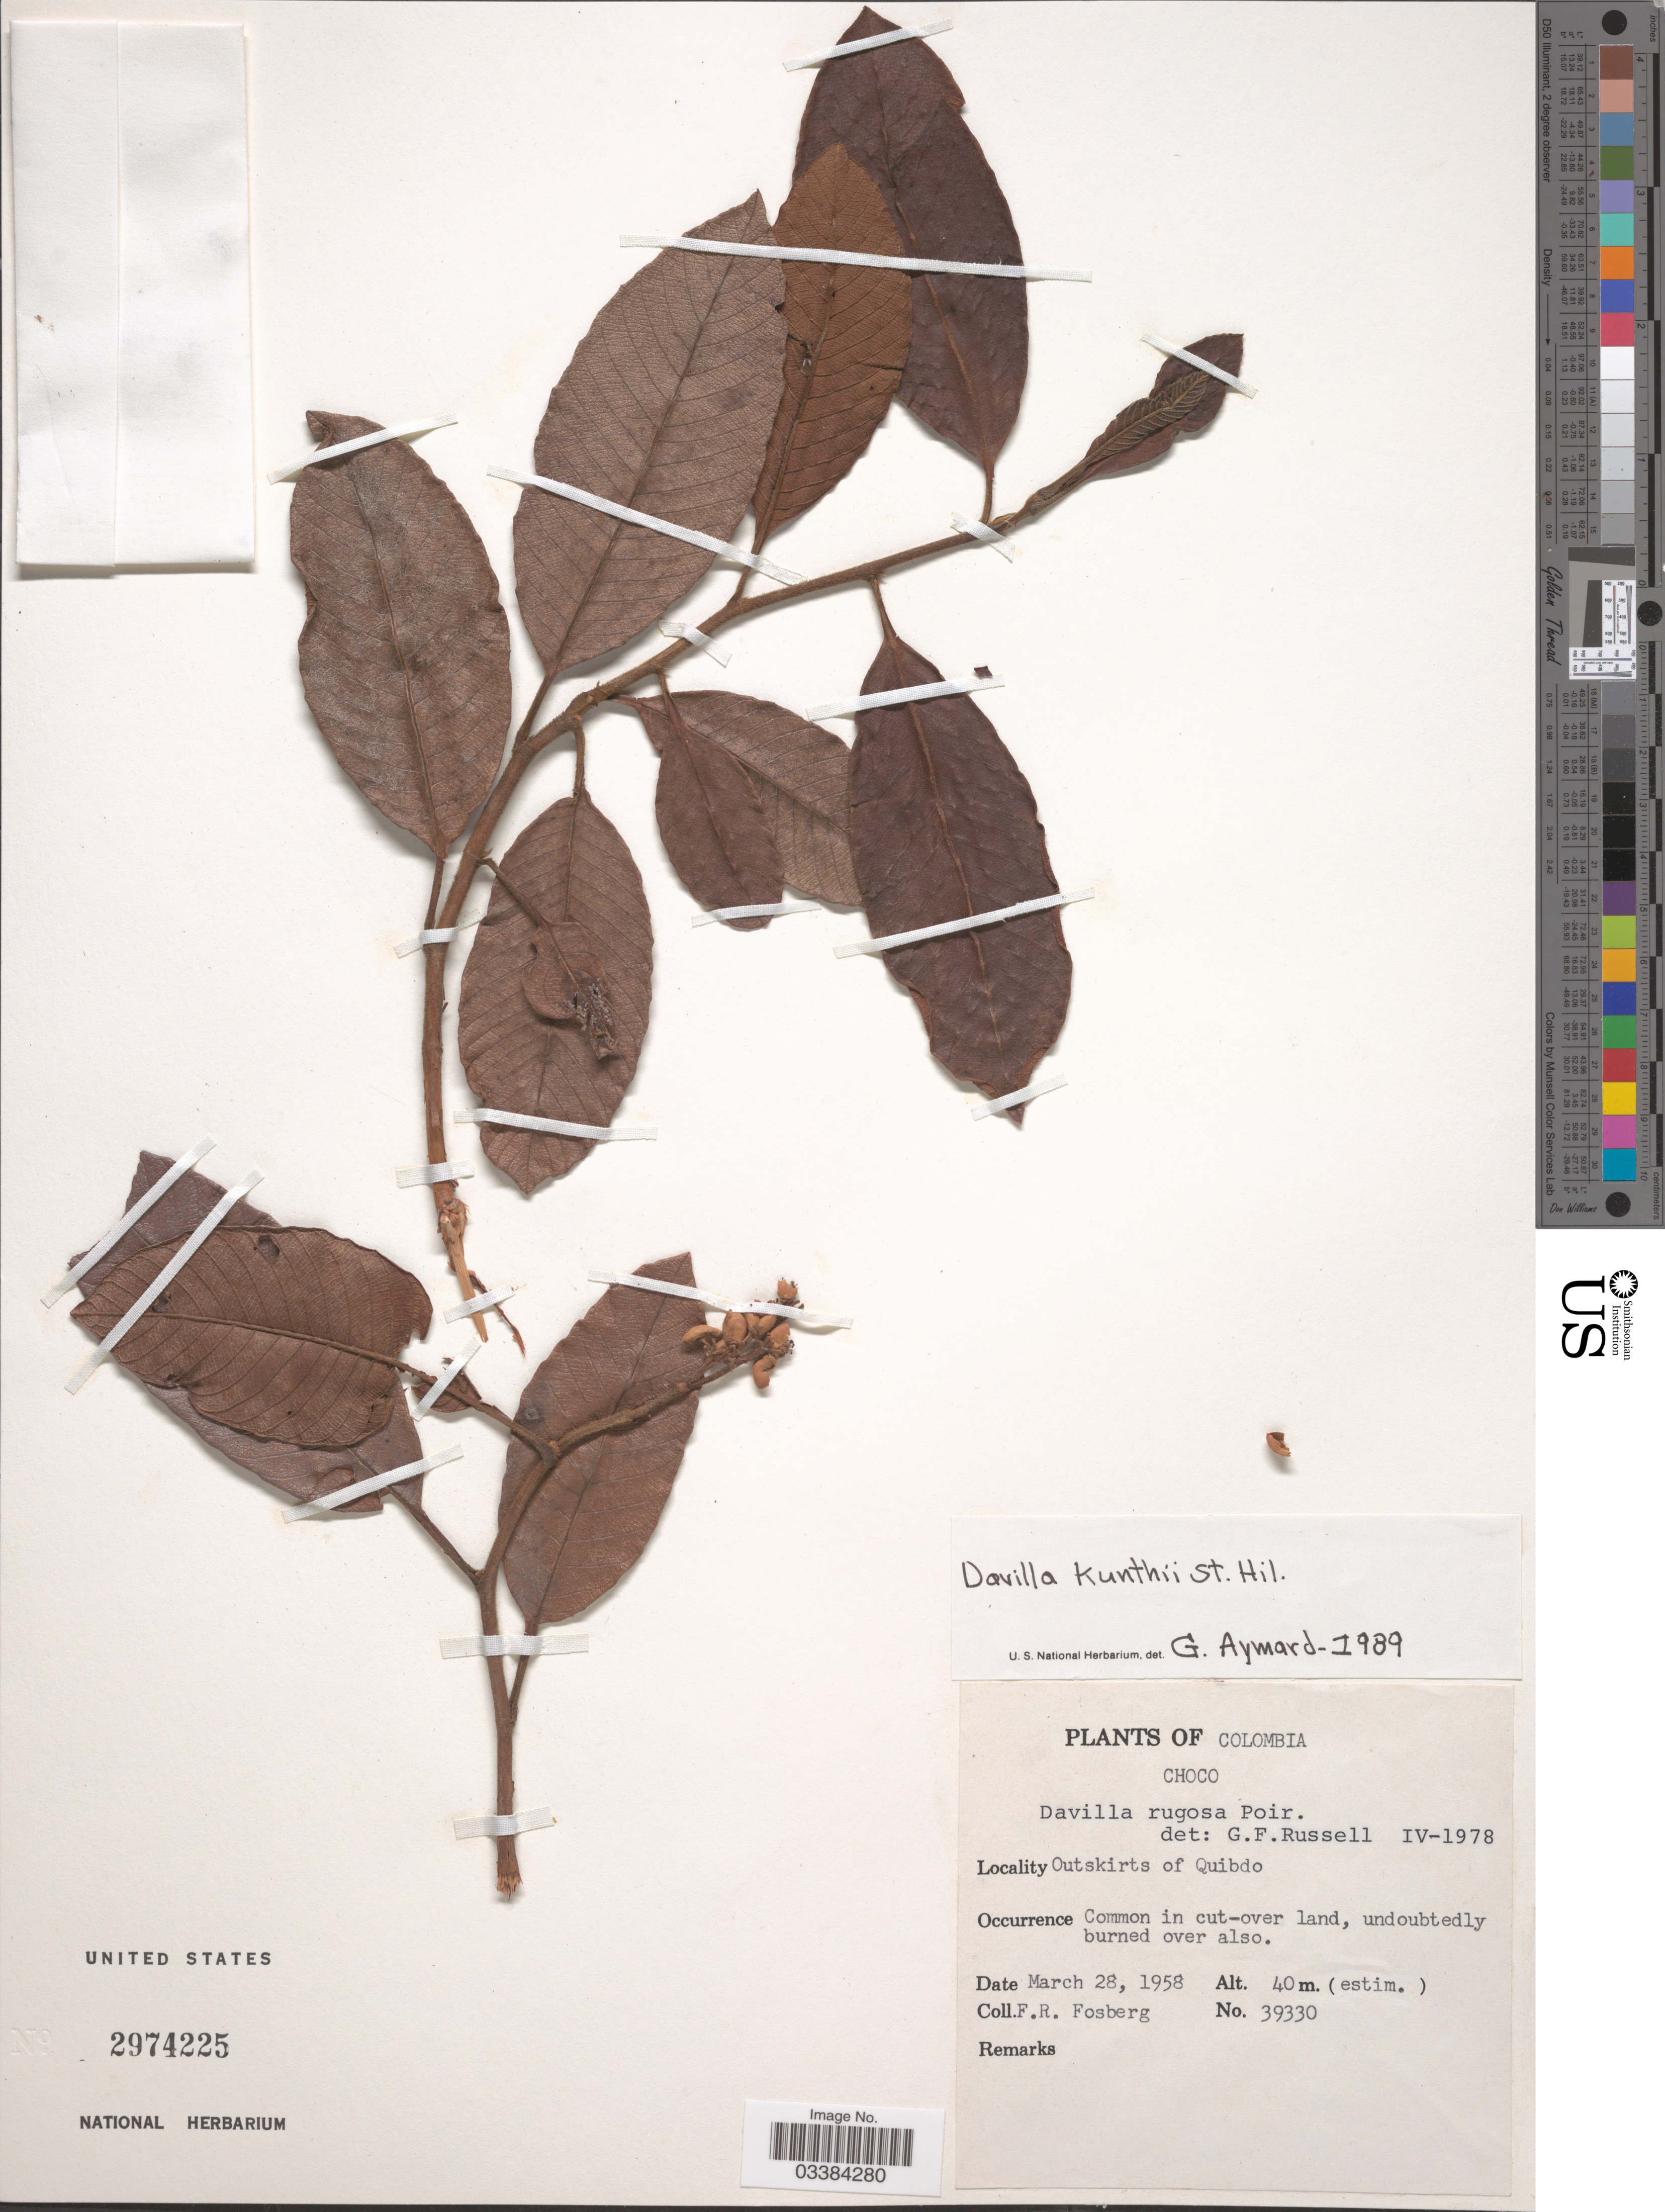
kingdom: Plantae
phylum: Tracheophyta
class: Magnoliopsida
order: Dilleniales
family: Dilleniaceae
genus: Davilla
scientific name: Davilla kunthii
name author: A. St.-Hil.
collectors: F. R. Fosberg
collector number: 39330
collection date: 1958-03-28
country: Colombia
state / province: Chocó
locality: Outskirts of Quibdo.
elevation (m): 40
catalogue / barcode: US 2974225